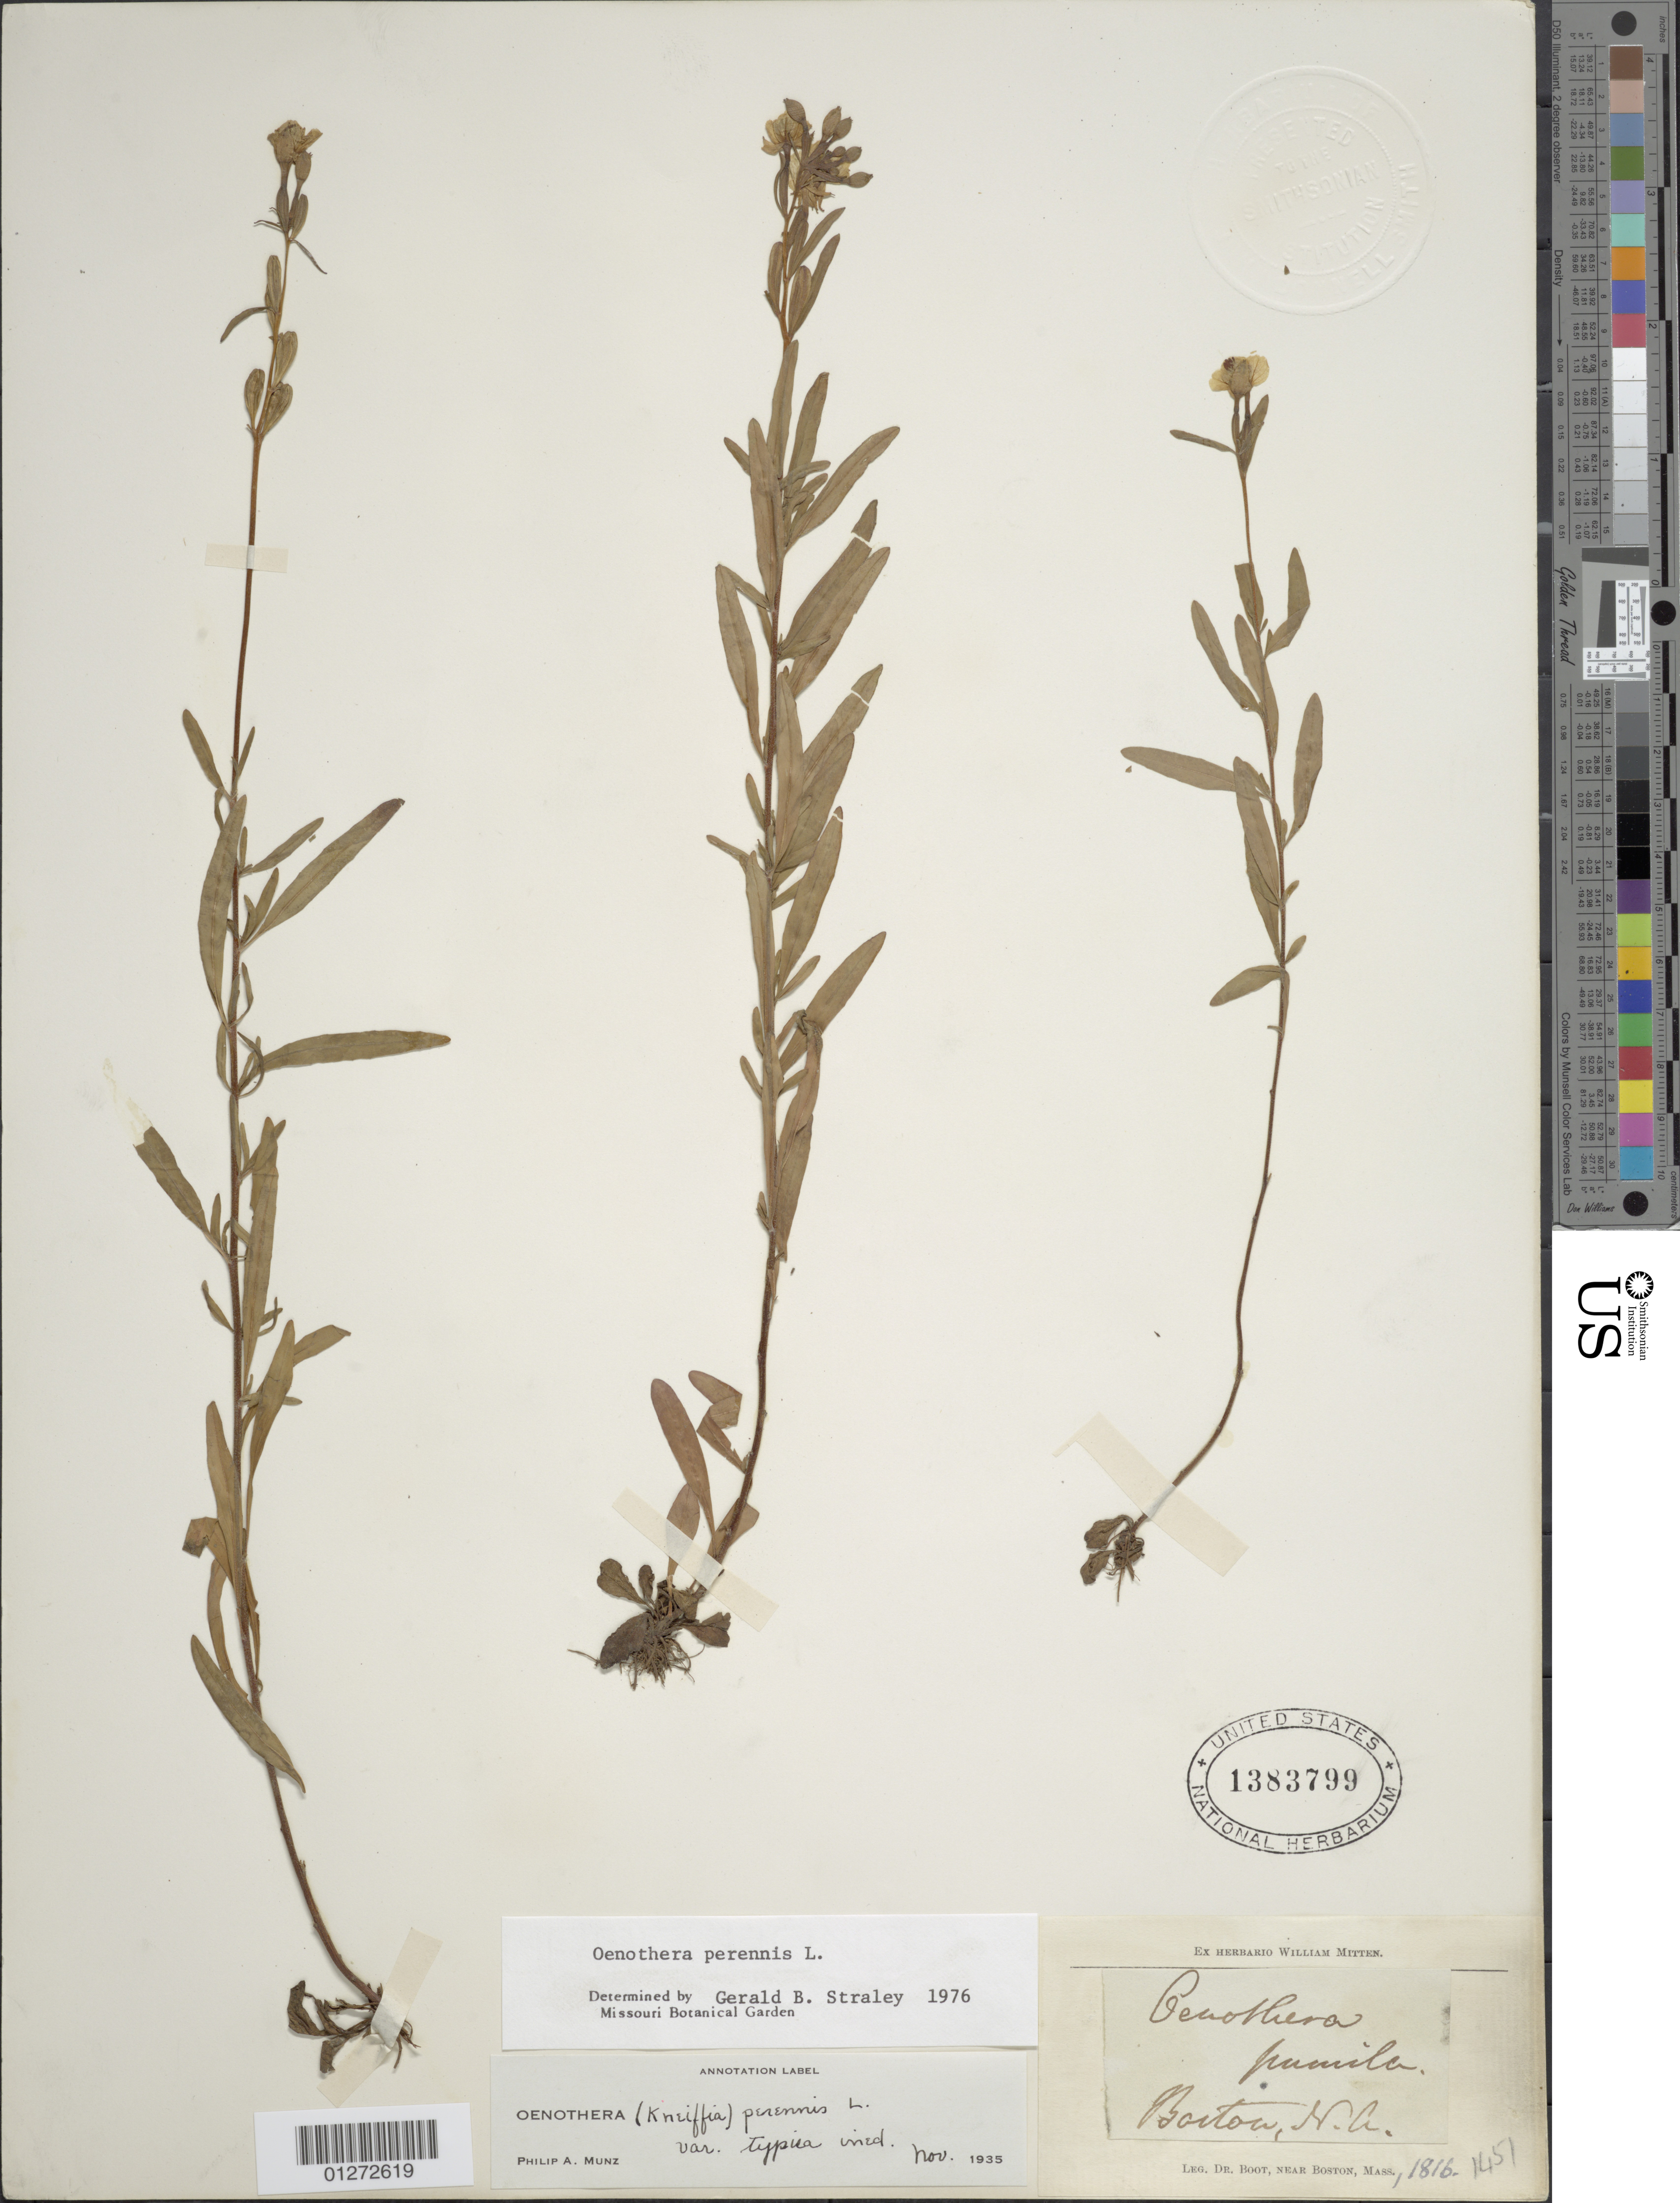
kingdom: Plantae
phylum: Tracheophyta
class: Magnoliopsida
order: Myrtales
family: Onagraceae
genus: Oenothera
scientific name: Oenothera perennis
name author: L.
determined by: Straley, G. B.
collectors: W. Mitten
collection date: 1816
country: United States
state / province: Massachusetts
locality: Leg. Dr. Boot, near Boston.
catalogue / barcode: US 1383799